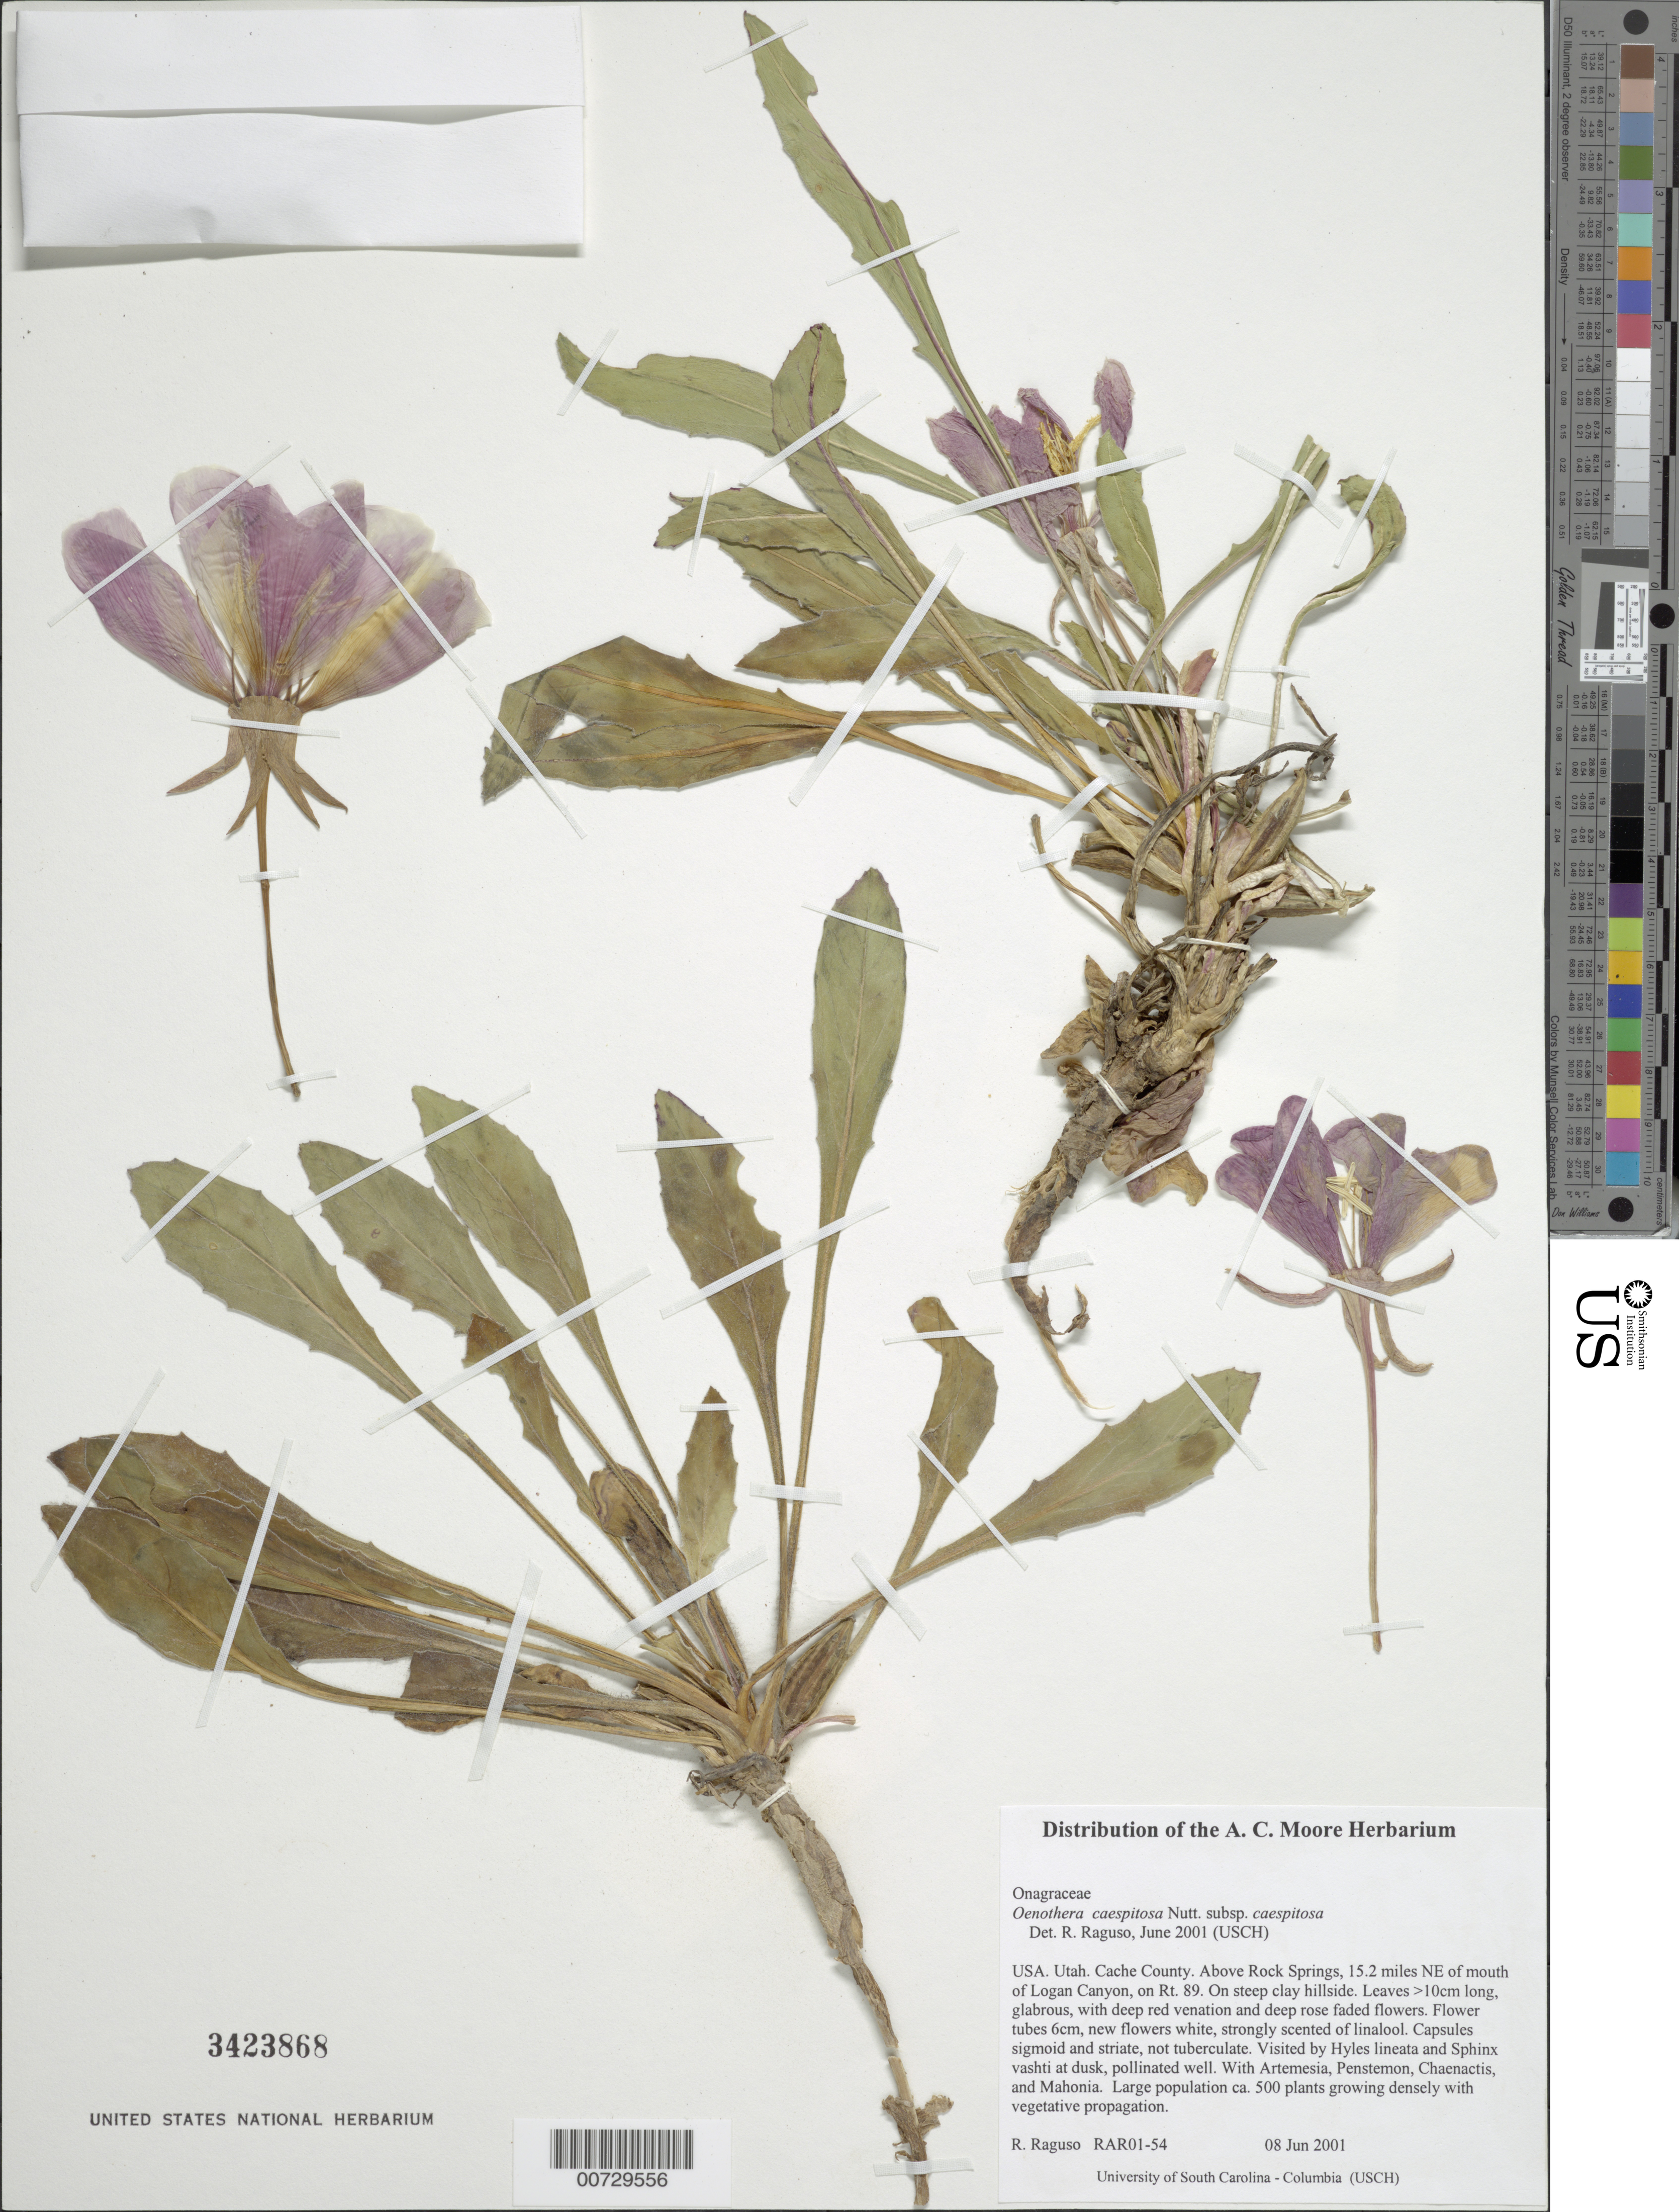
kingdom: Plantae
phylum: Tracheophyta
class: Magnoliopsida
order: Myrtales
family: Onagraceae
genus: Oenothera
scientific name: Oenothera cespitosa subsp. cespitosa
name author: Nutt.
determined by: Raguso, Robert A.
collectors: R. Raguso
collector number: RAR01-54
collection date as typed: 08 Jun 2001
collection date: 2001-06-08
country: United States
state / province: Utah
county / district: Cache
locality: Above Rock Springs, 15.2 miles NE of mouth of Logan Canyon, on Rt. 89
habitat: On steep clay hillside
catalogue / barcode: US 3423868